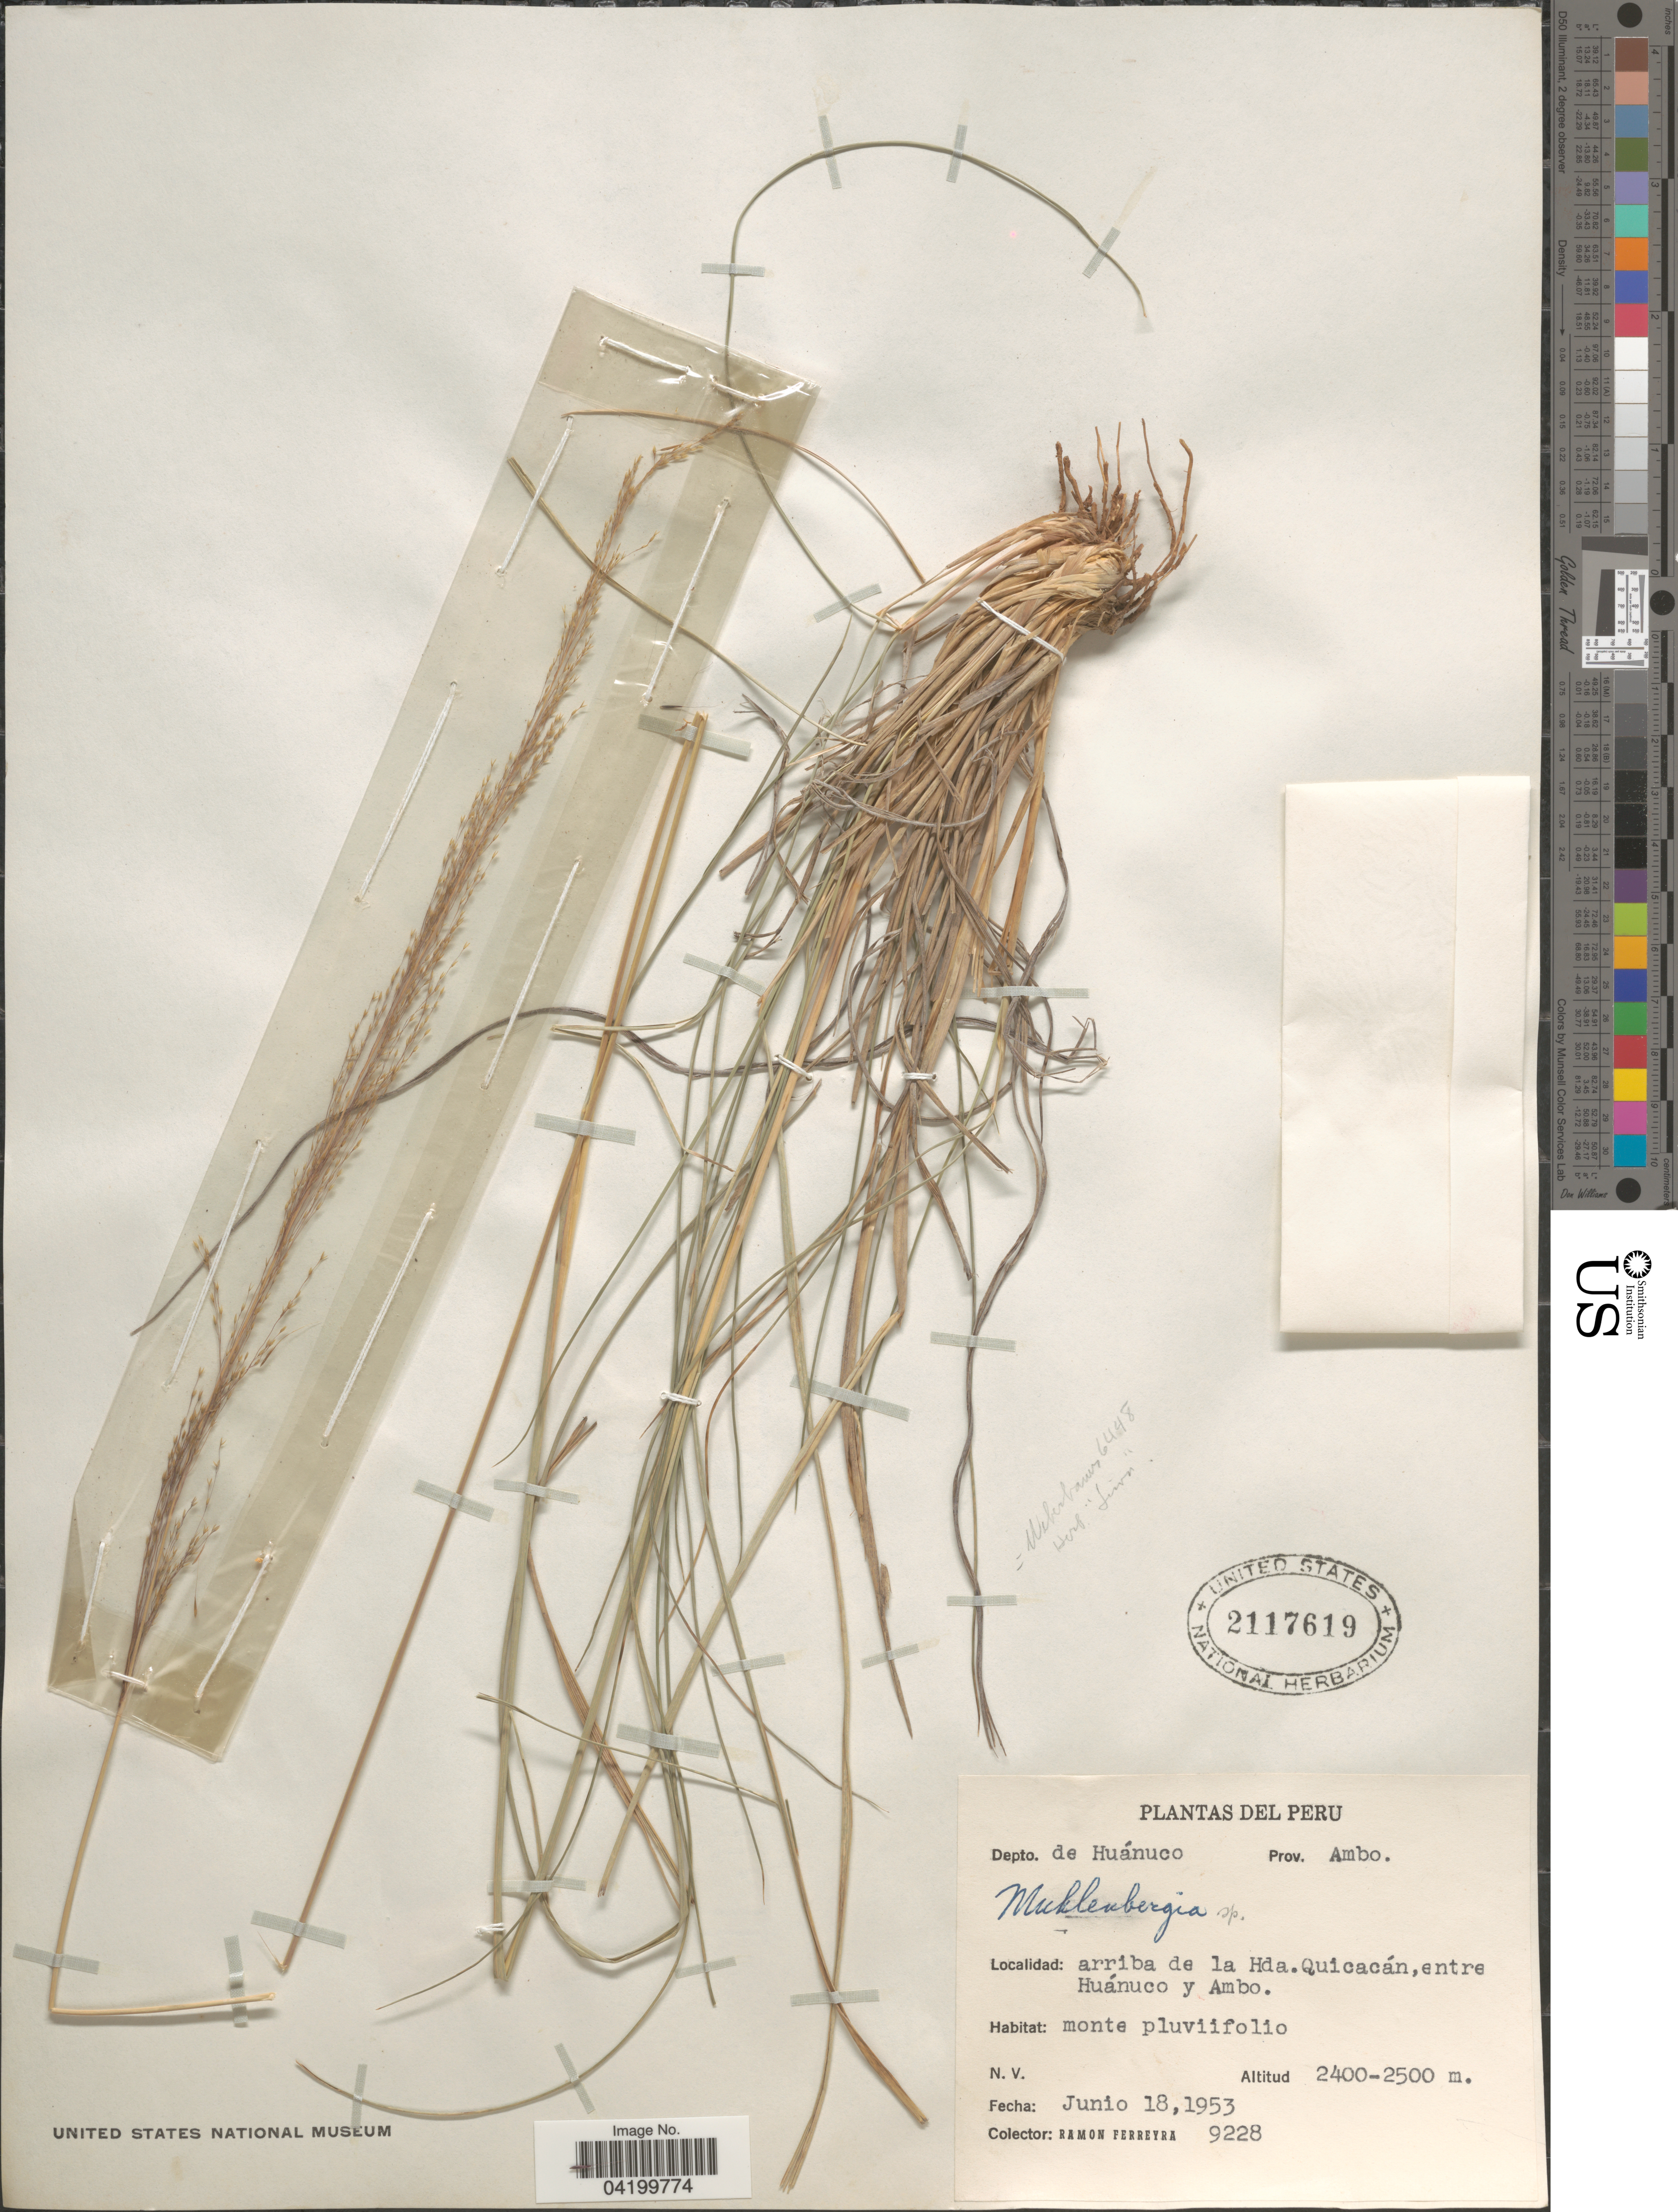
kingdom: Plantae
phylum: Tracheophyta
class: Liliopsida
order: Poales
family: Poaceae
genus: Muhlenbergia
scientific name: Muhlenbergia rigida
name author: (Kunth) Kunth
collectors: R. A. Ferreyra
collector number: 9228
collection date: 1953-06-18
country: Peru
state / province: Huánuco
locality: Depto. de Huánuco. Prov. Ambo. Arriba de la Hda. Quicacán, entre Huánuco y Ambo.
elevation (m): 2400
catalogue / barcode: US 2117619